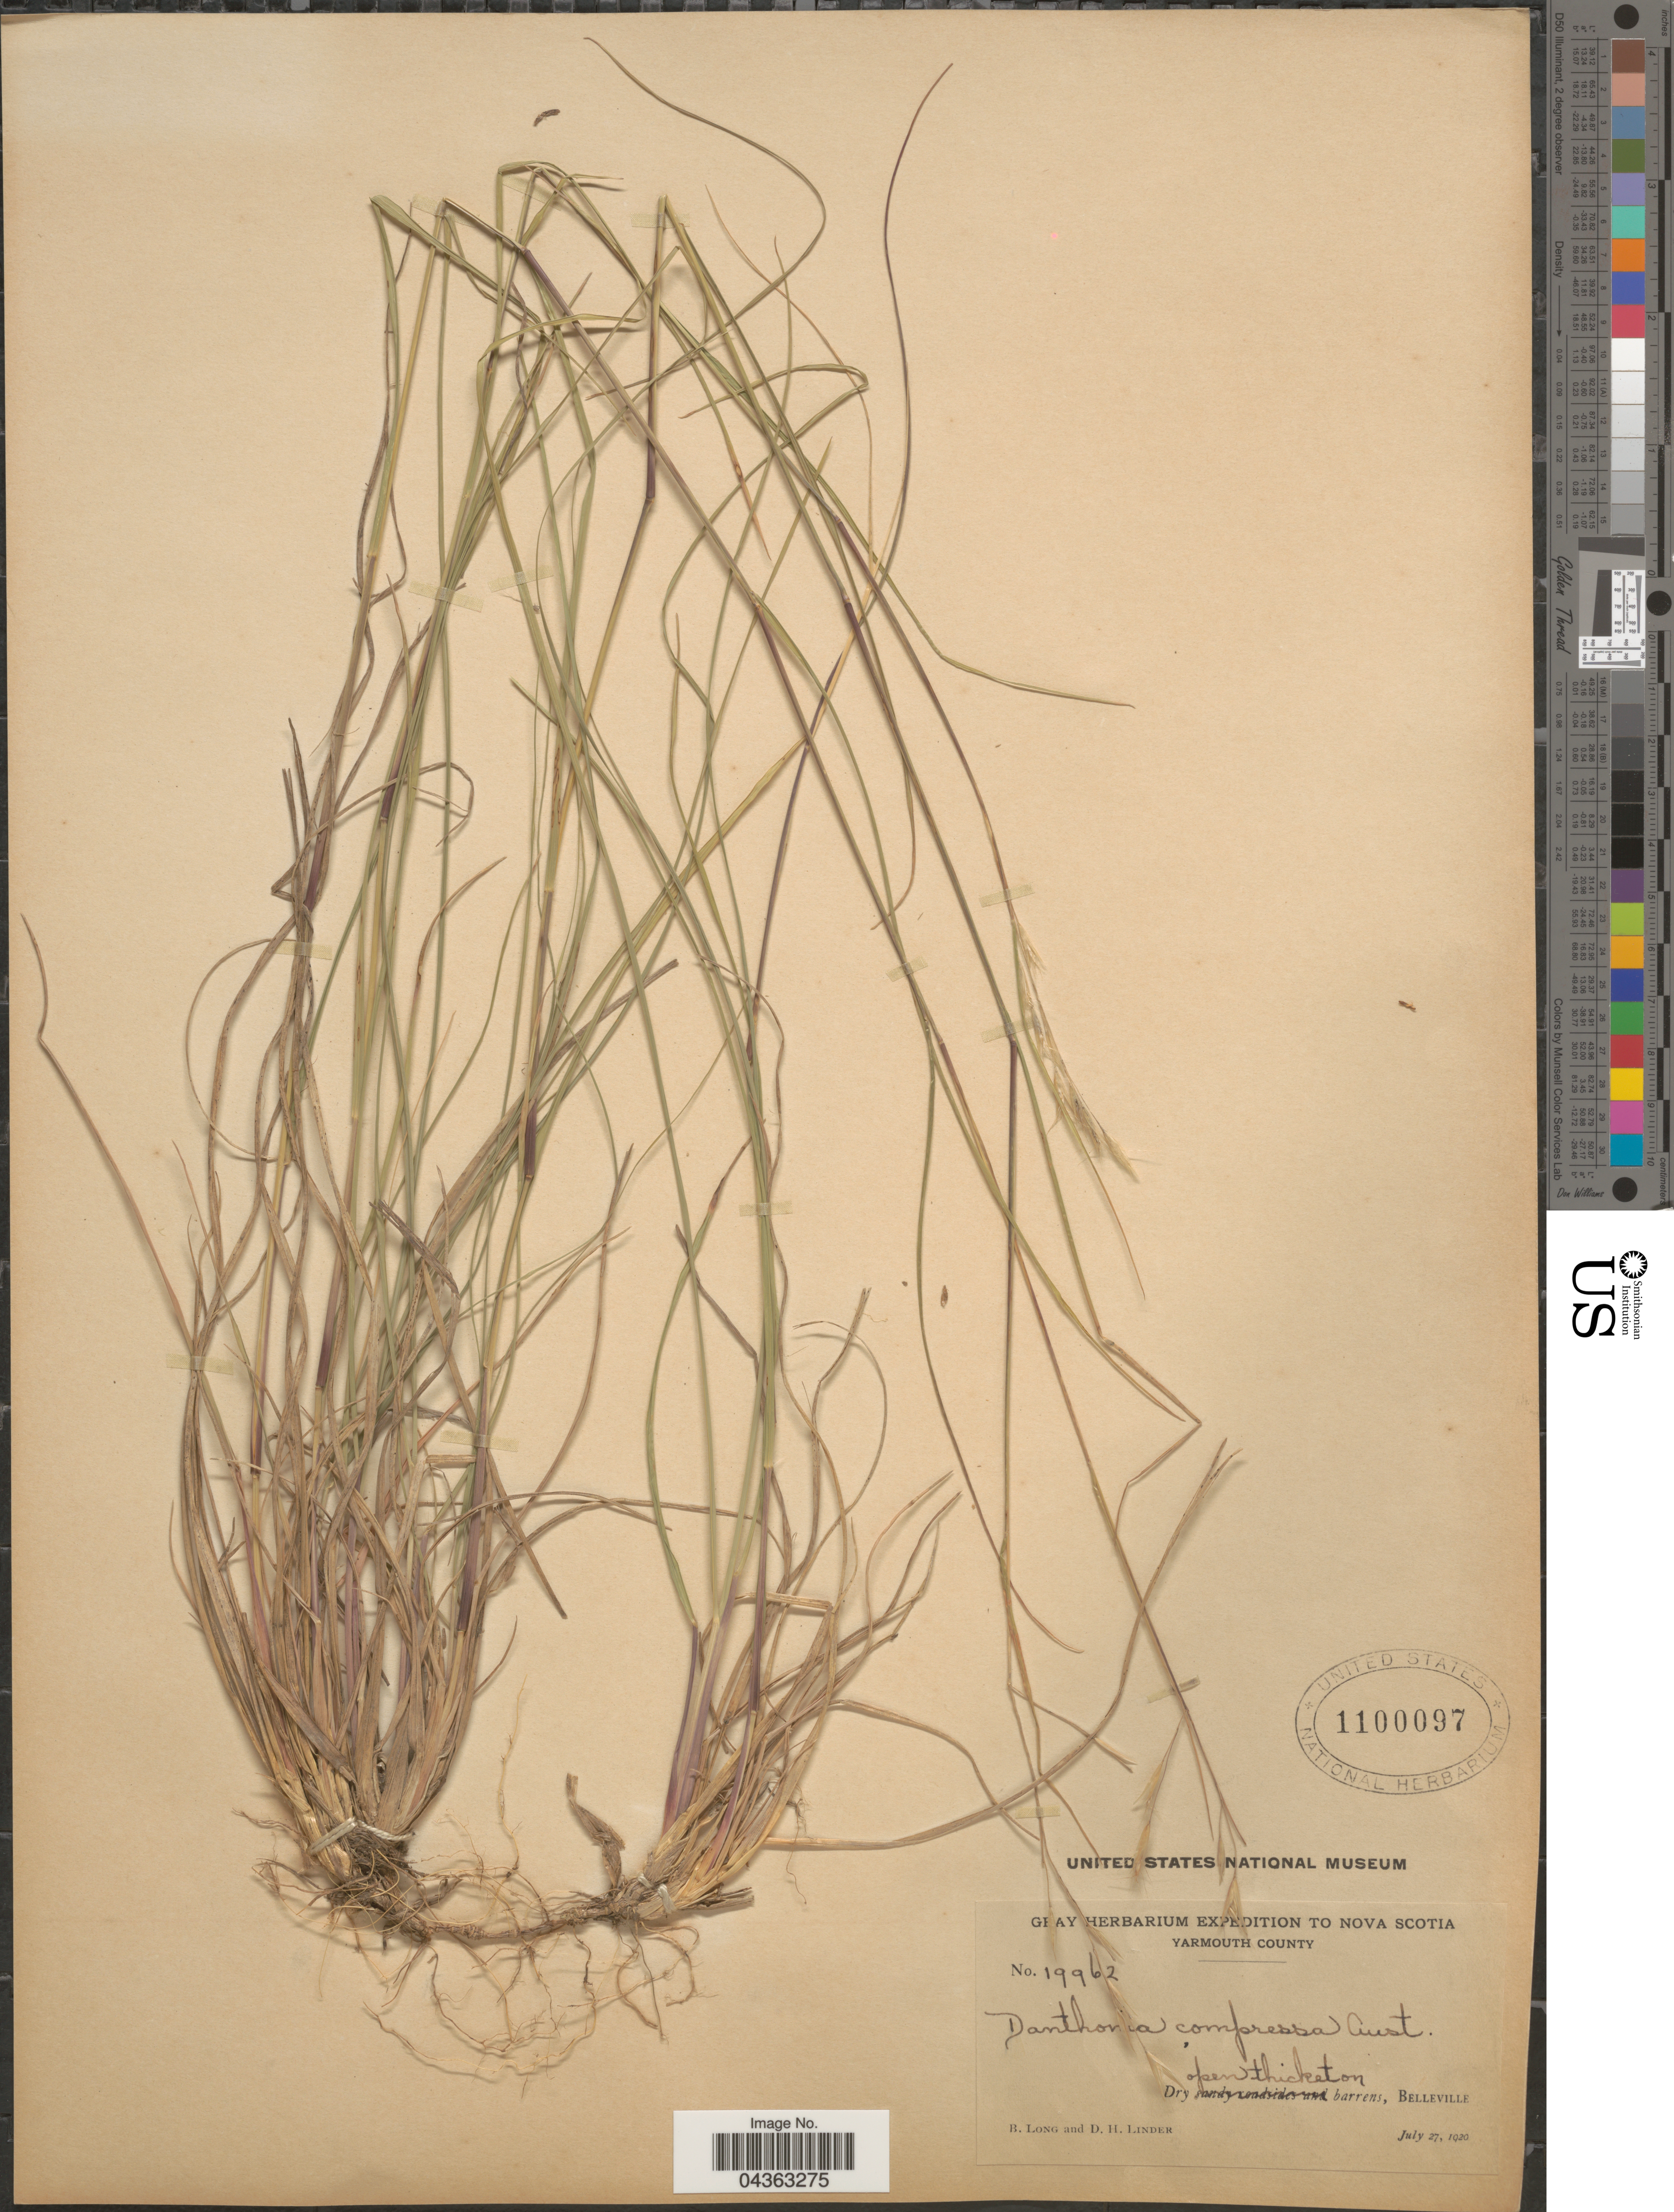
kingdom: Plantae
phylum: Tracheophyta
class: Liliopsida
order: Poales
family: Poaceae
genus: Danthonia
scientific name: Danthonia compressa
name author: Austin in F. Peck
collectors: B. Long & D. Linder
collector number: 19962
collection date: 1920-07-27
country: Canada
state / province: Nova Scotia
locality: Gray Herbarium Expedition to Nova Scotia. Yarmouth County. Dry open thicket on barrens, Belleville.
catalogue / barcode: US 1100097